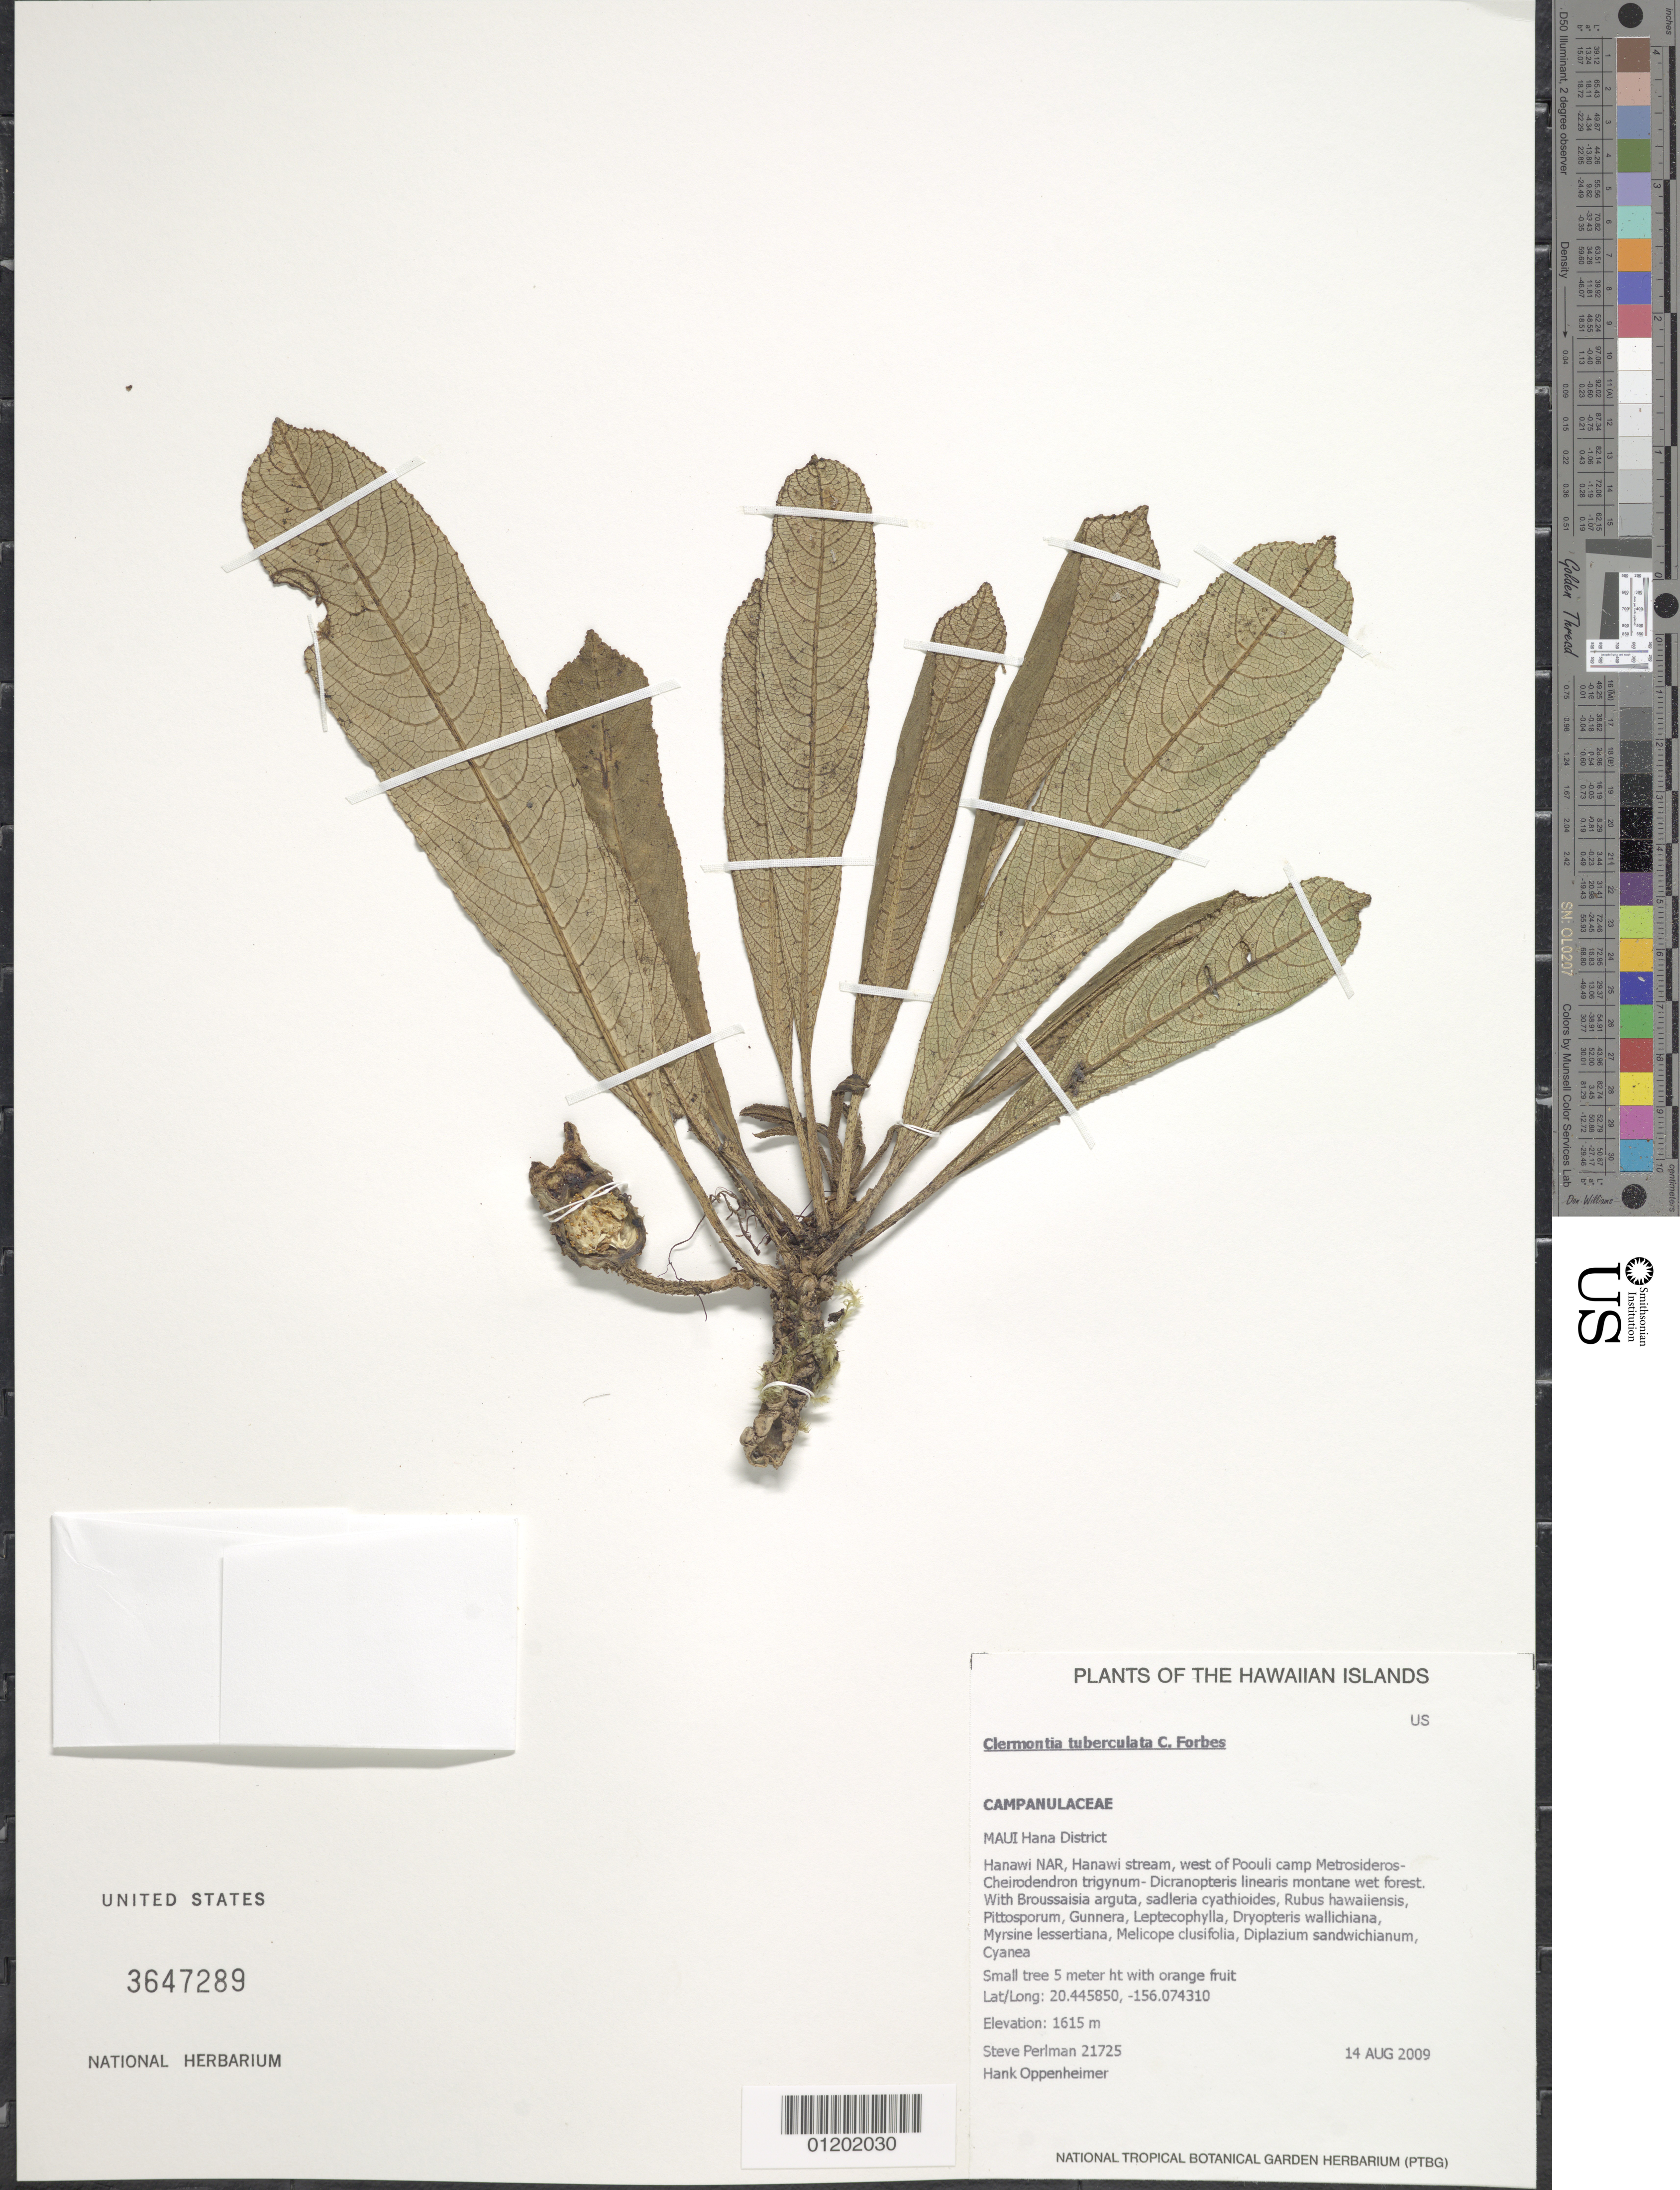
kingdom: Plantae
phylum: Tracheophyta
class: Magnoliopsida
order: Asterales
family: Campanulaceae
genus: Clermontia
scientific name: Clermontia tuberculata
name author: C.N. Forbes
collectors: S. P. Perlman & H. L. Oppenheimer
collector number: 21725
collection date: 2009-08-14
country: United States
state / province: Hawaii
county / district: Maui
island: Maui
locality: Hamakua District, Hanawi NAR, east of Poouli camp.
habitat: Montane wet forest.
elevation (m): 1615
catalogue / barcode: US 3647289